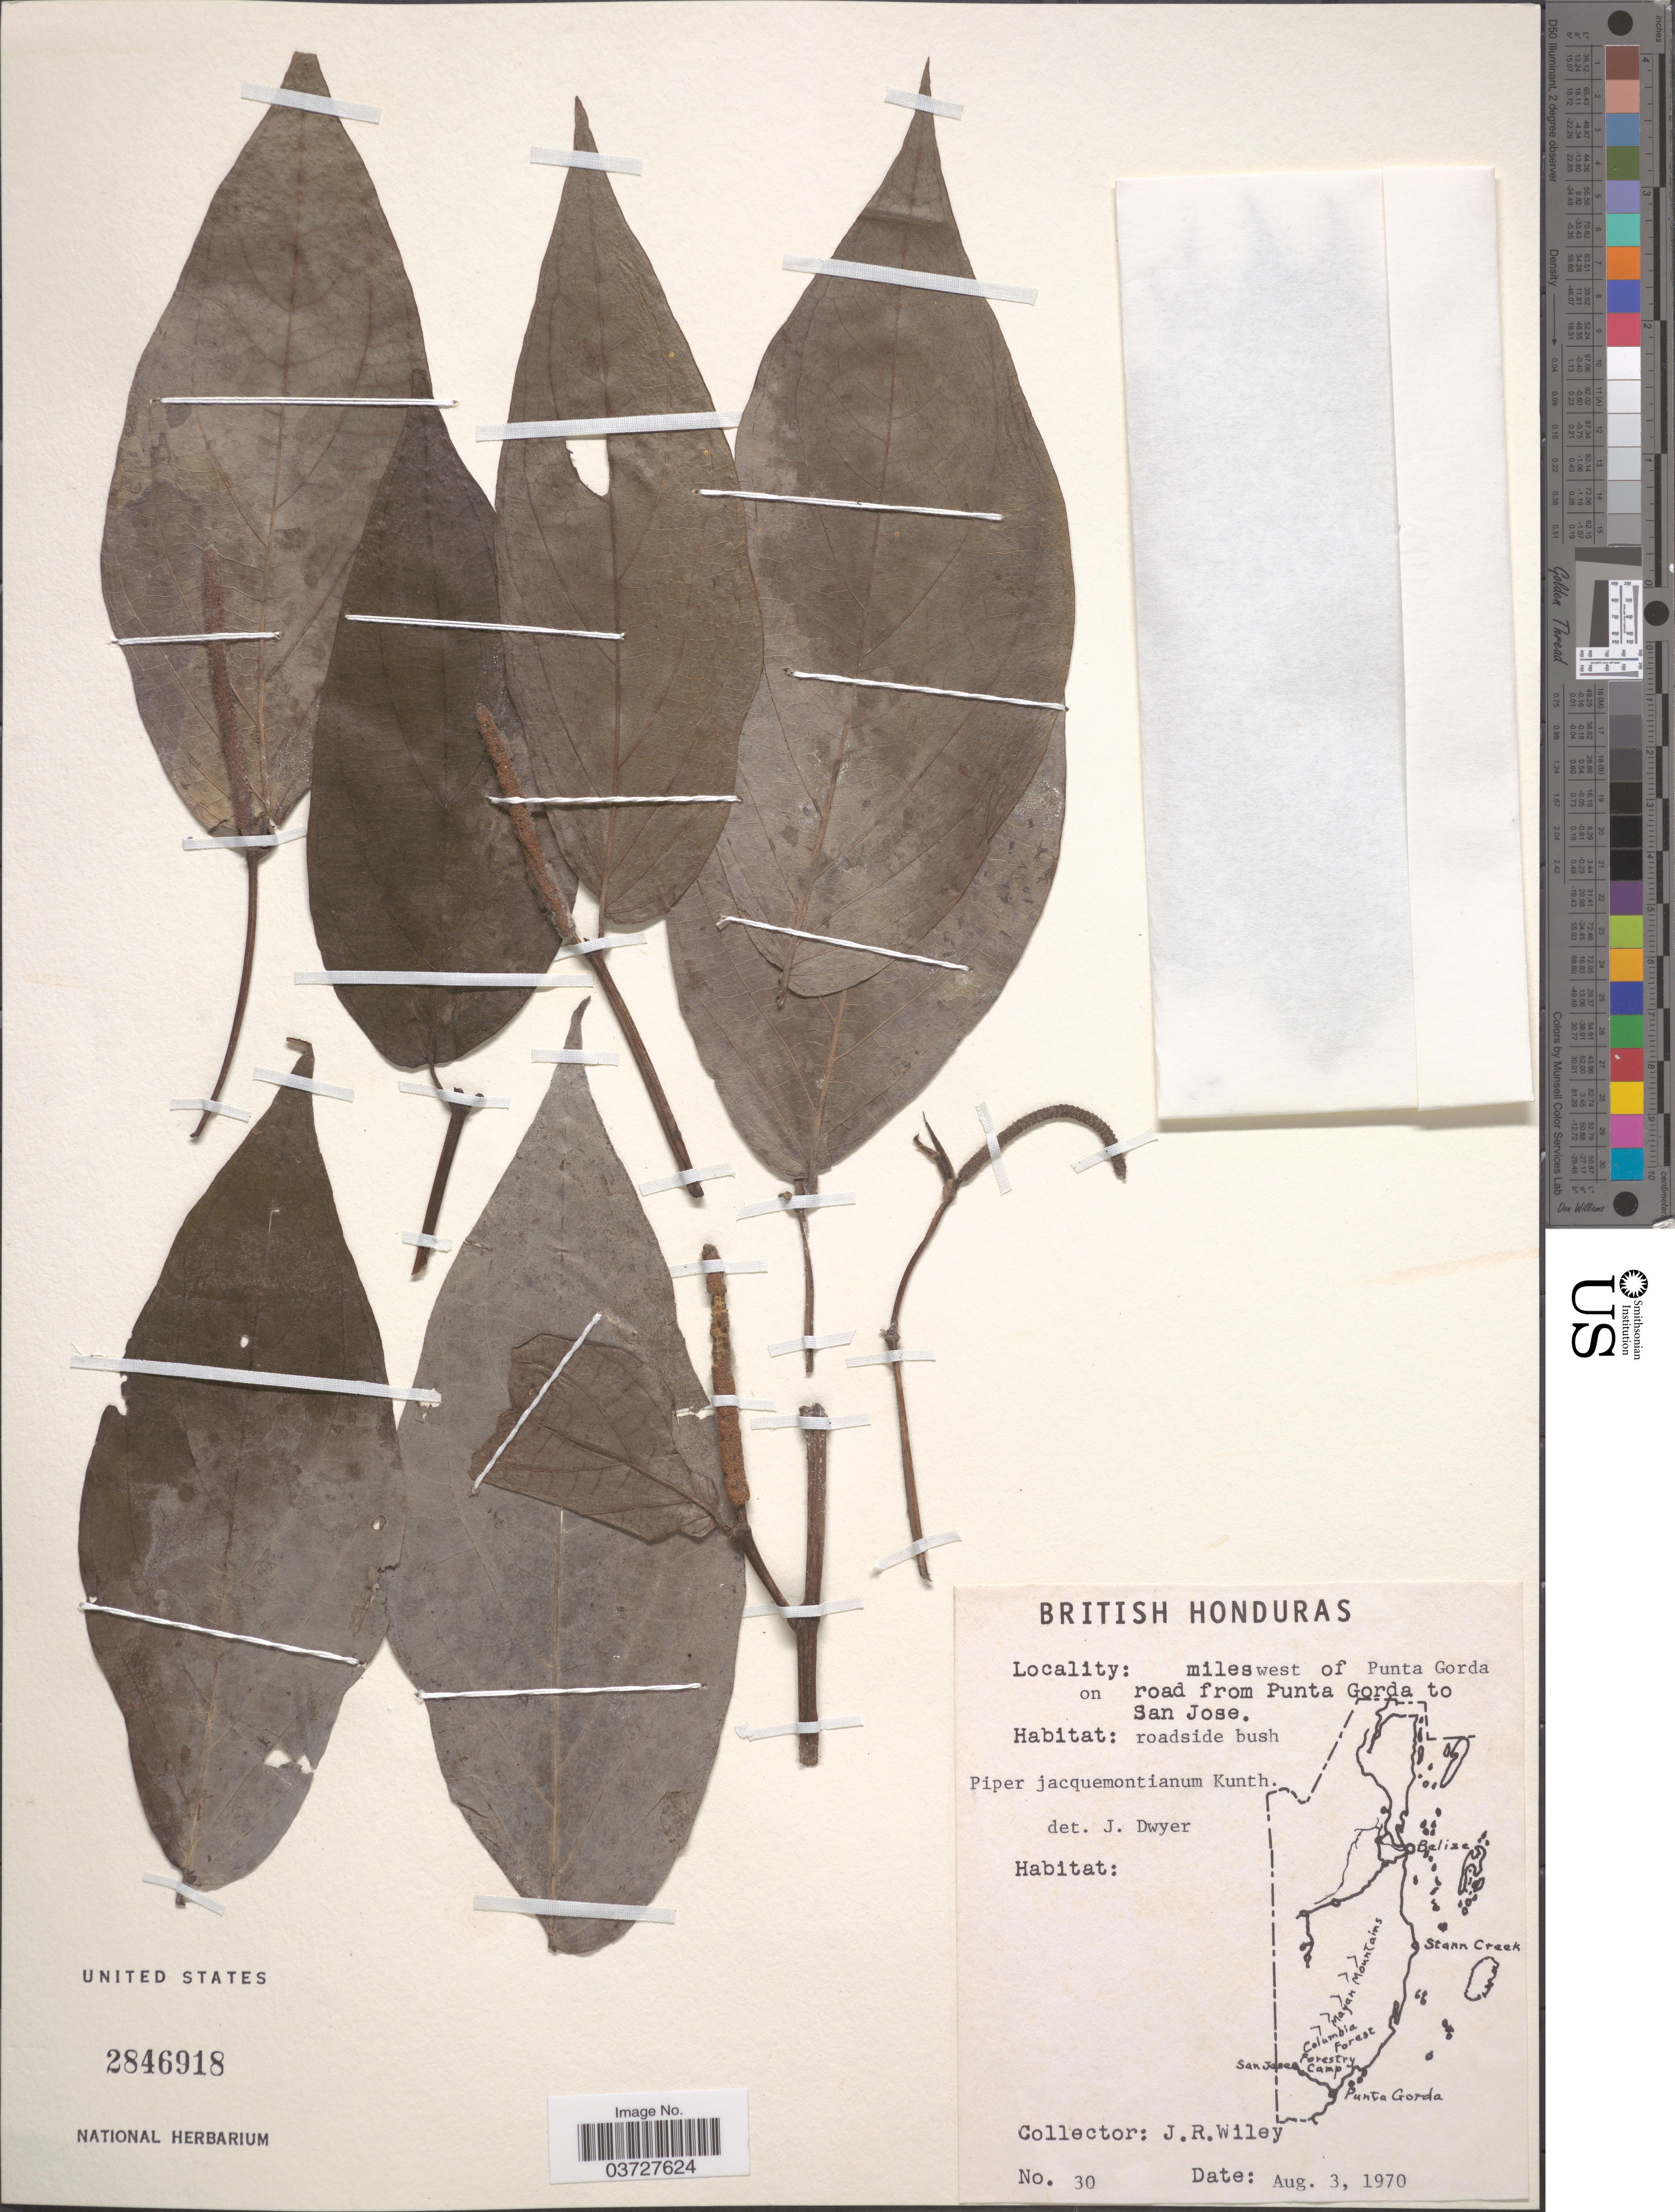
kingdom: Plantae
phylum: Tracheophyta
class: Magnoliopsida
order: Piperales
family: Piperaceae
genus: Piper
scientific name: Piper jacquemontianum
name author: Kunth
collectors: J. Wiley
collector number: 30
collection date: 1970-08-03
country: Belize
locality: British Honduras. Mileswest of Punta Gorda on road from Punta Gorda to San Jose.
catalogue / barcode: US 2846918